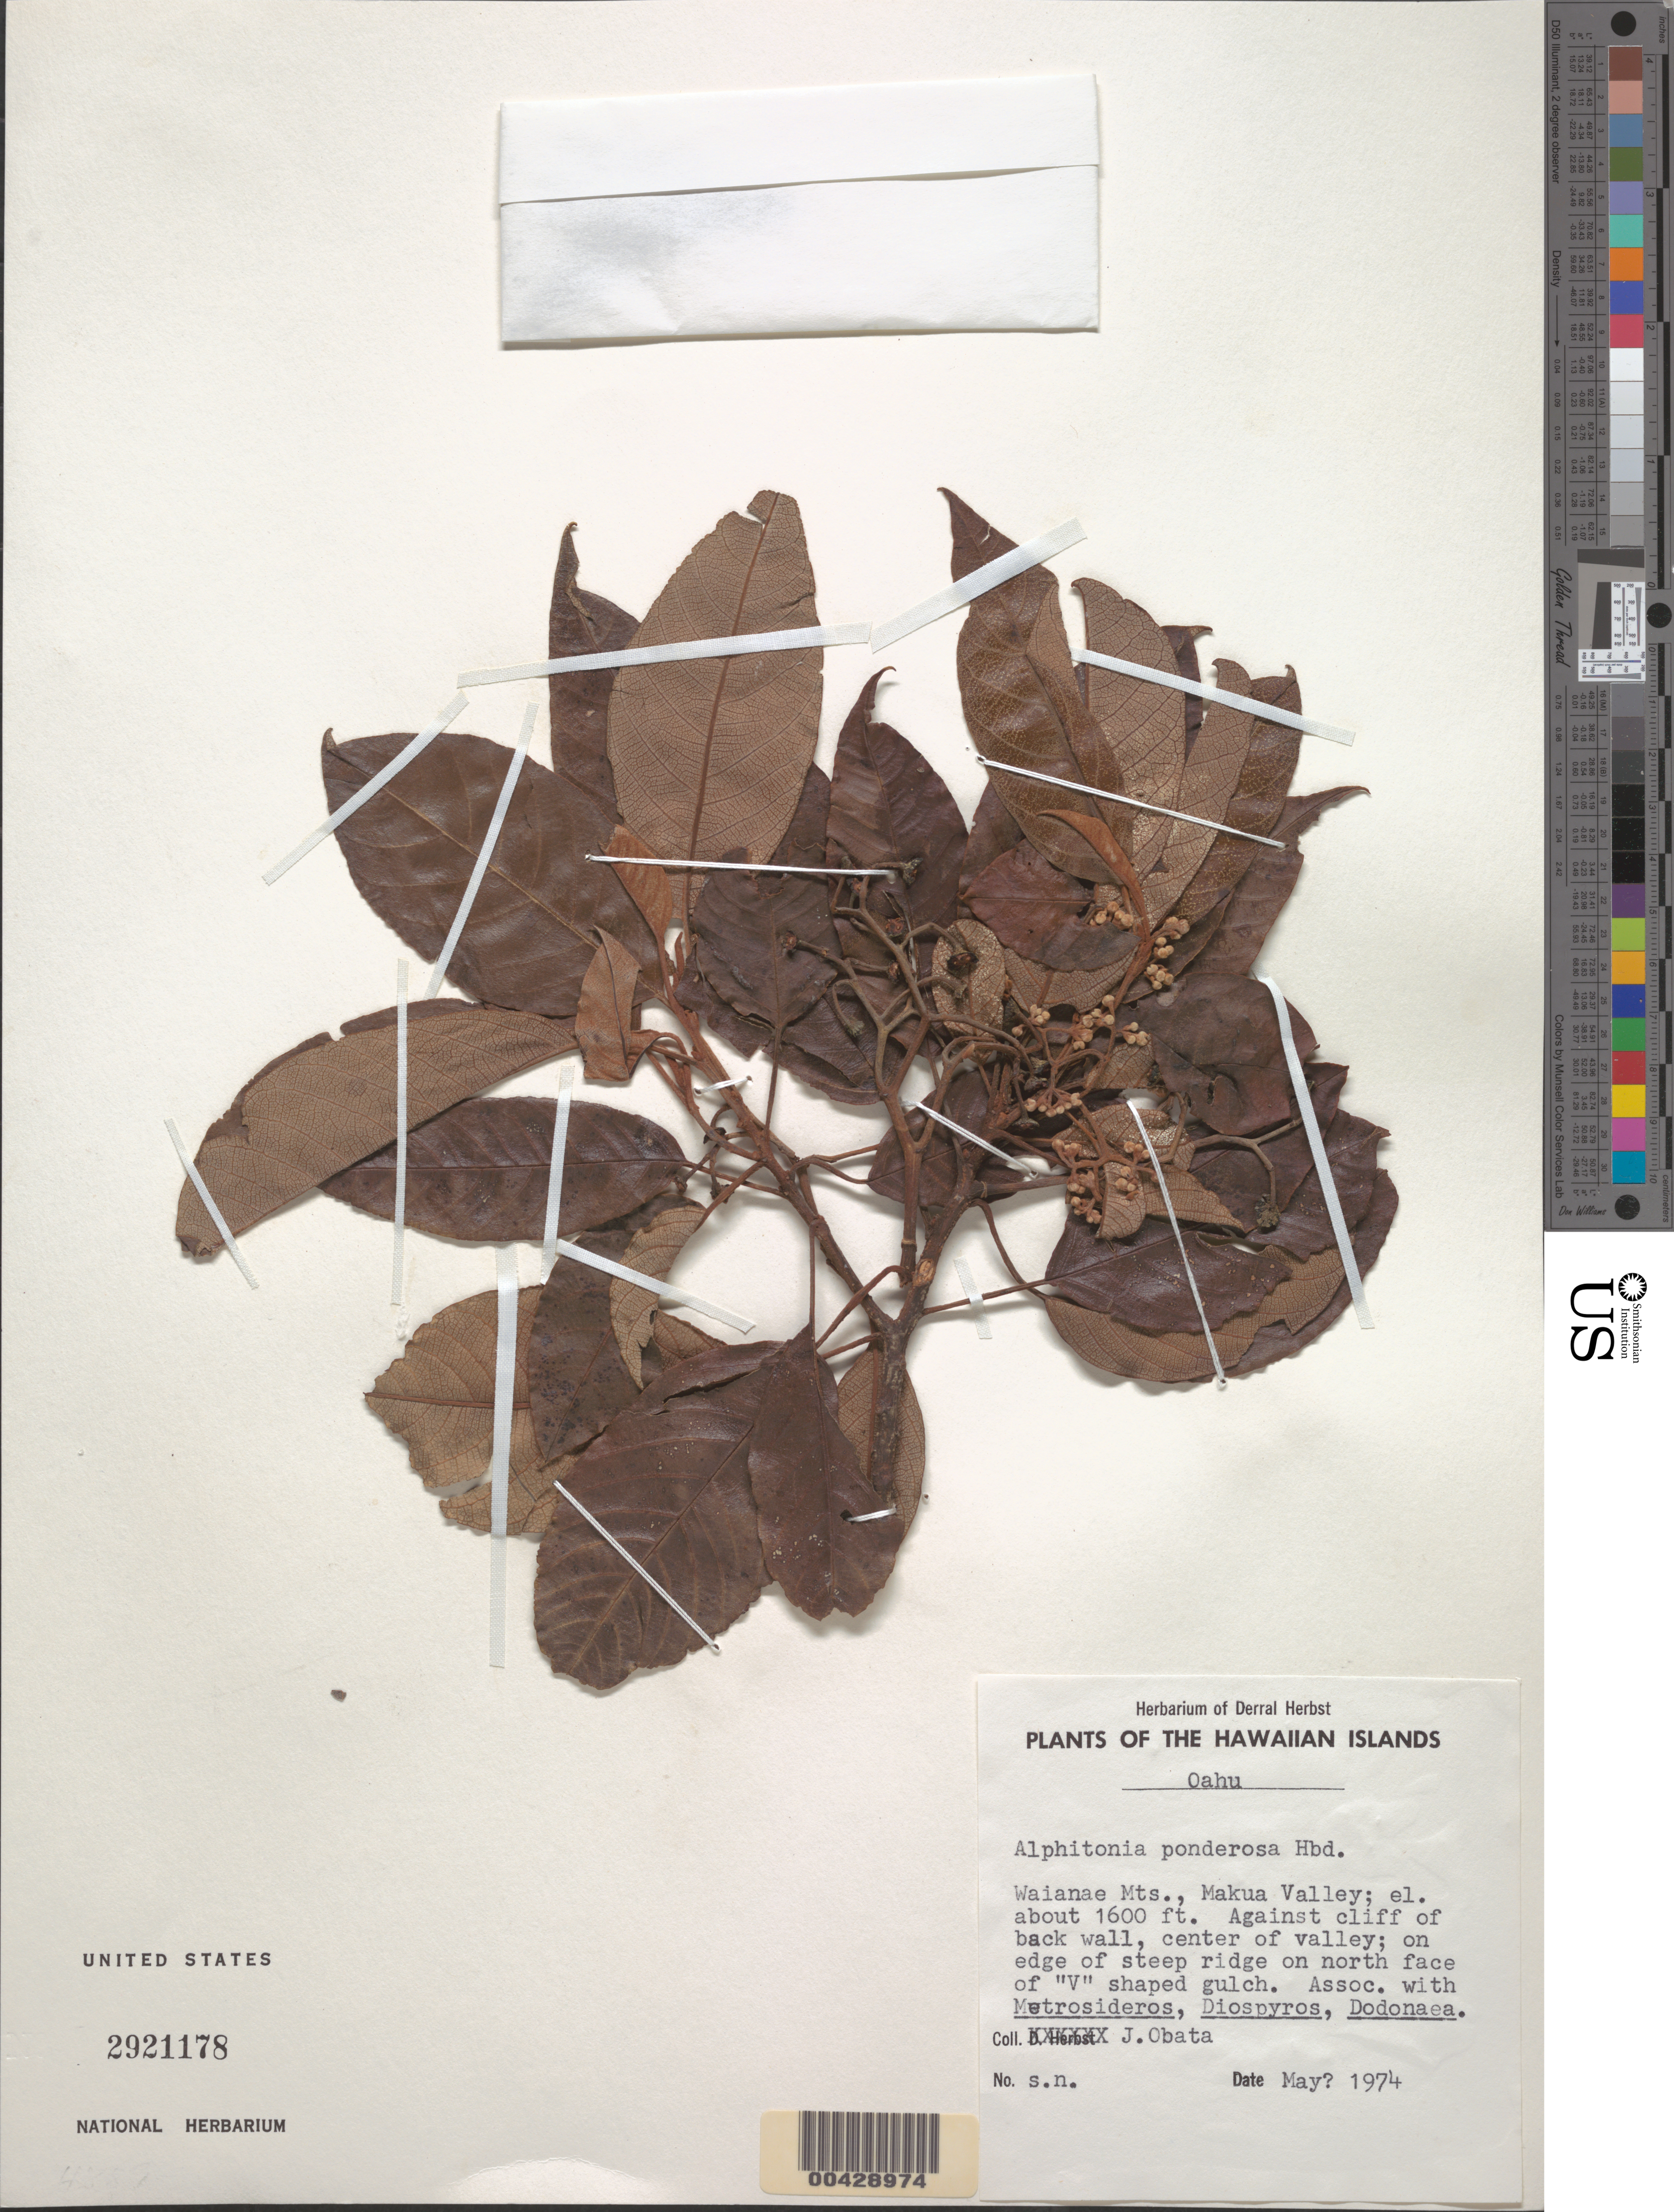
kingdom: Plantae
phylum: Tracheophyta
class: Magnoliopsida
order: Rosales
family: Rhamnaceae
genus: Alphitonia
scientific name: Alphitonia ponderosa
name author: Hillebr.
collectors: J. Obata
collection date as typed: May 1974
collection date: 1974-05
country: United States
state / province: Hawaii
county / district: Honolulu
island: Oahu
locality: Waianae Mountains, Makua Valley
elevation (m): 488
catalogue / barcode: US 2921178